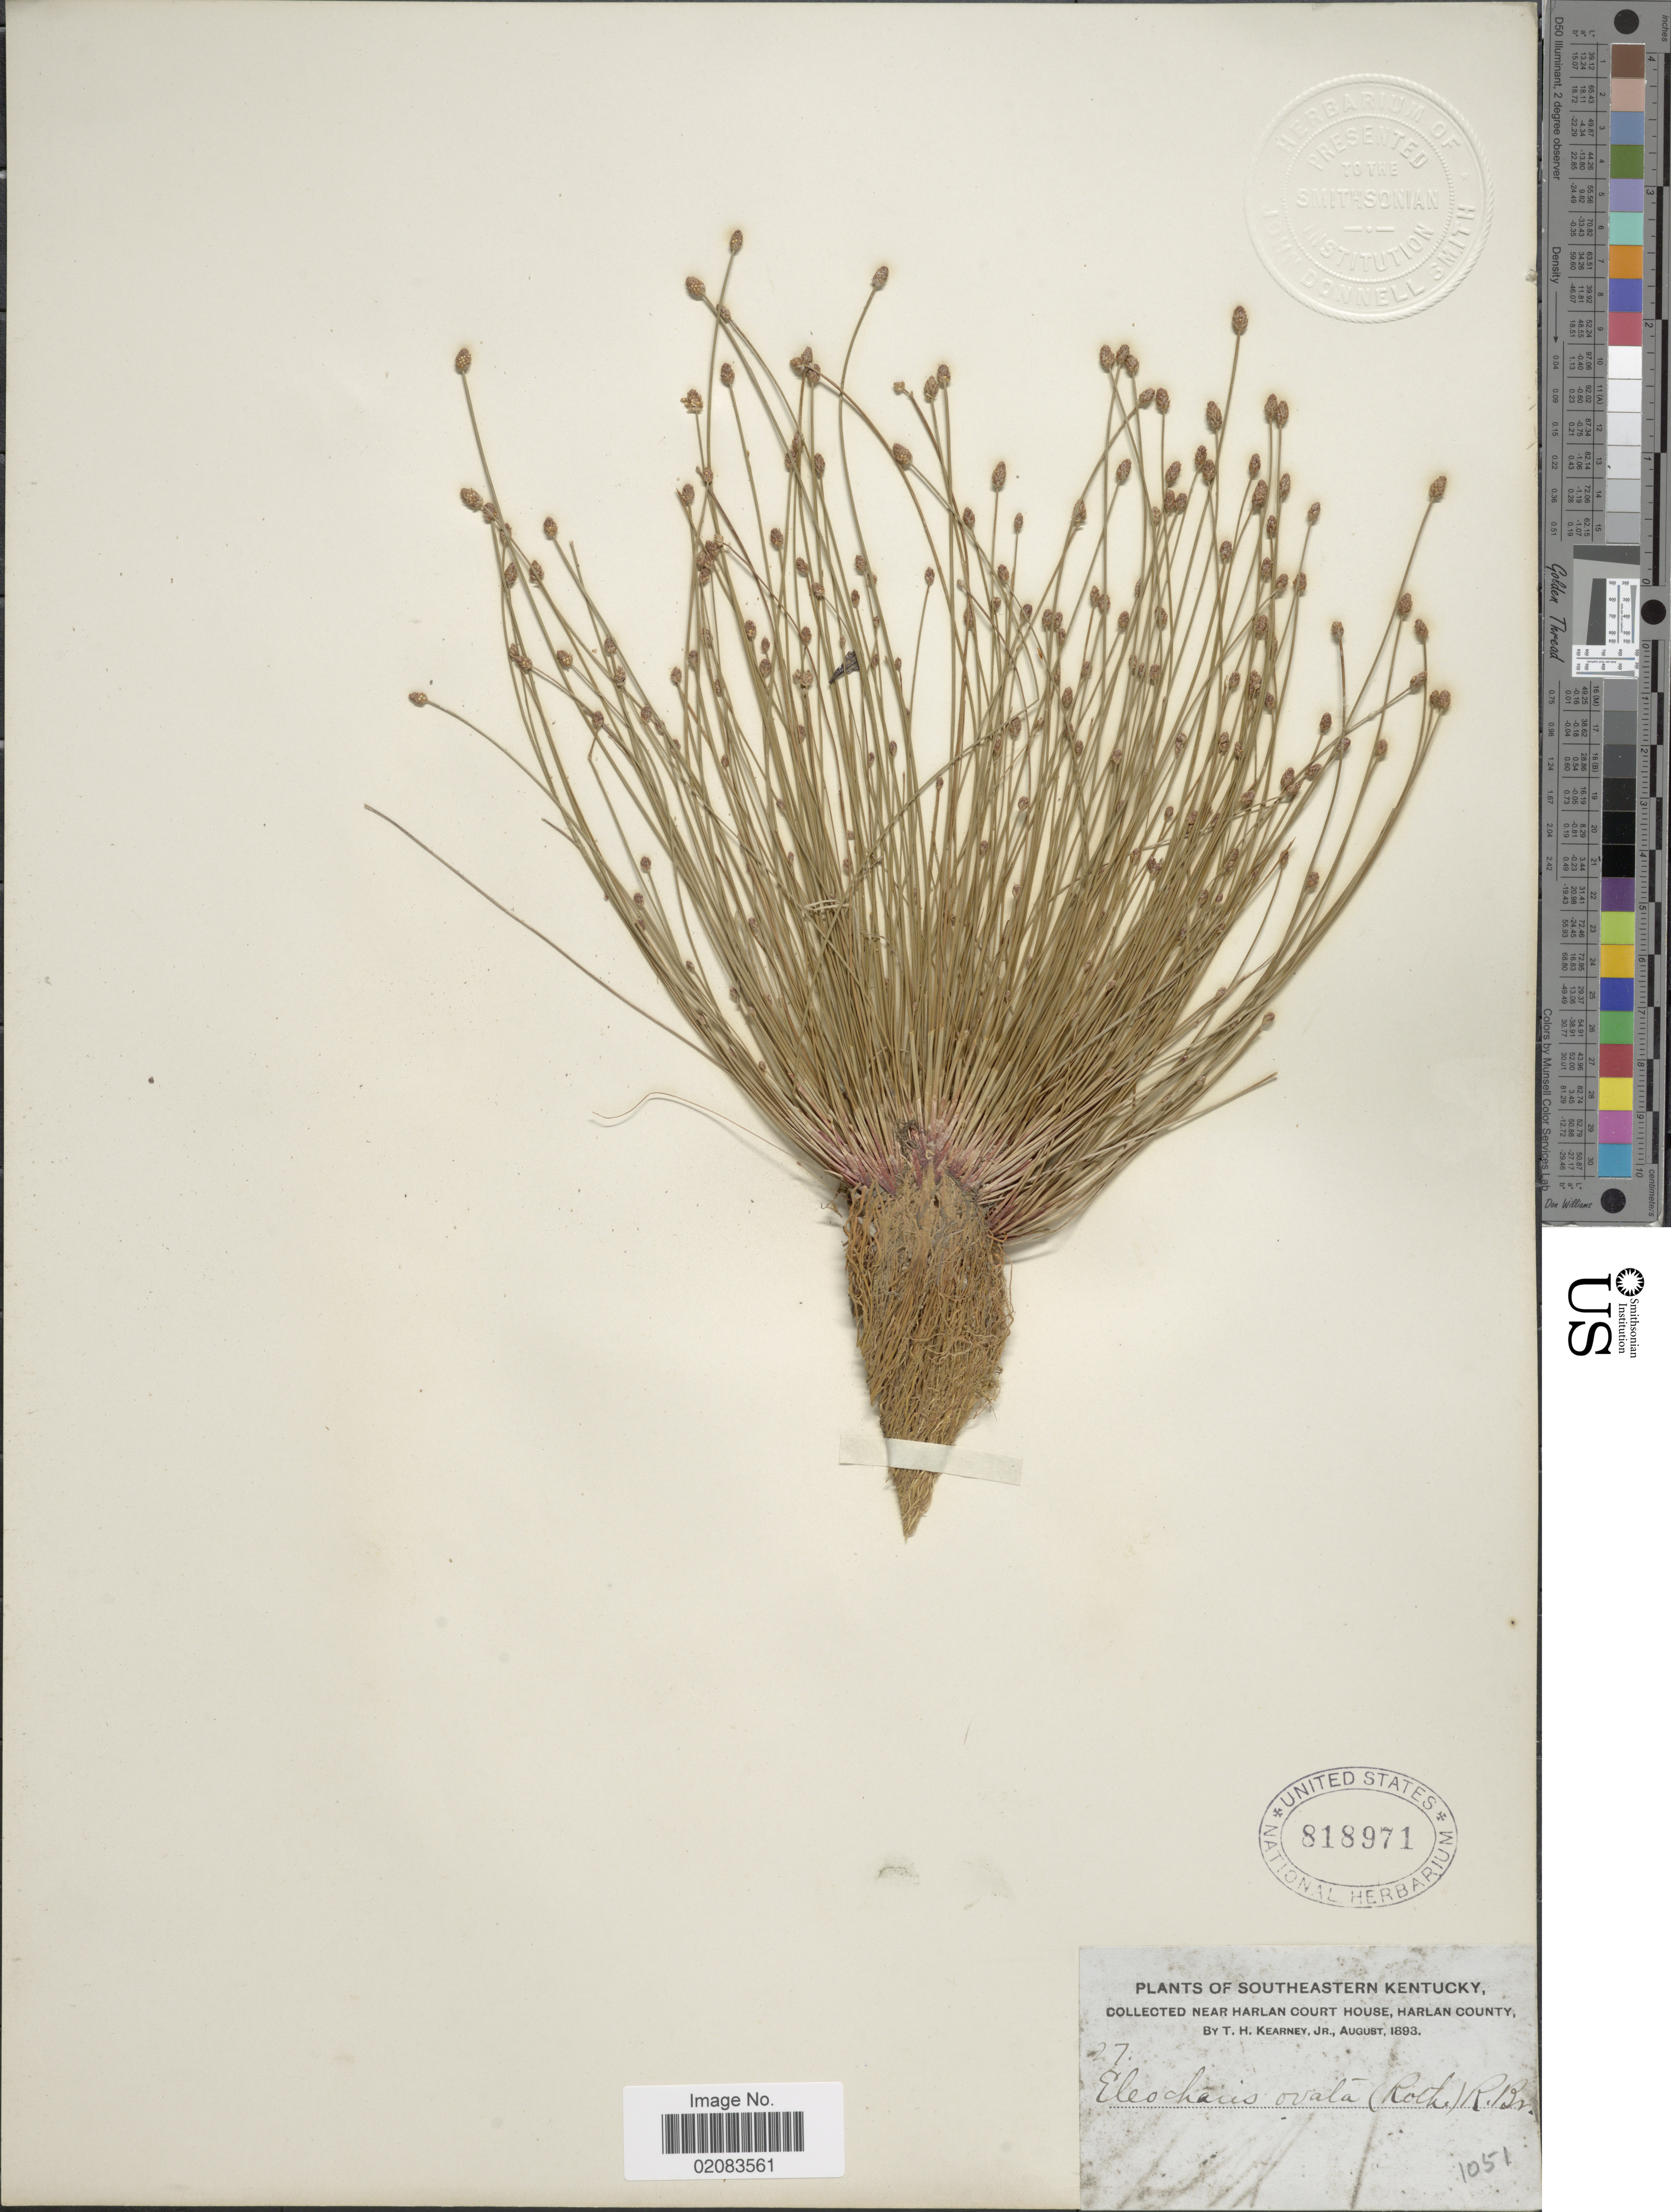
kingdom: Plantae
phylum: Tracheophyta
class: Liliopsida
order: Poales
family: Cyperaceae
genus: Eleocharis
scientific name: Eleocharis obtusa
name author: (Willd.) Schult.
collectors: T. H. Kearney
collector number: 27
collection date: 1893-08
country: United States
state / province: Kentucky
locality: Southeastern Kentucky, near Harlan Court House, Harlan County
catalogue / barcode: US 818971